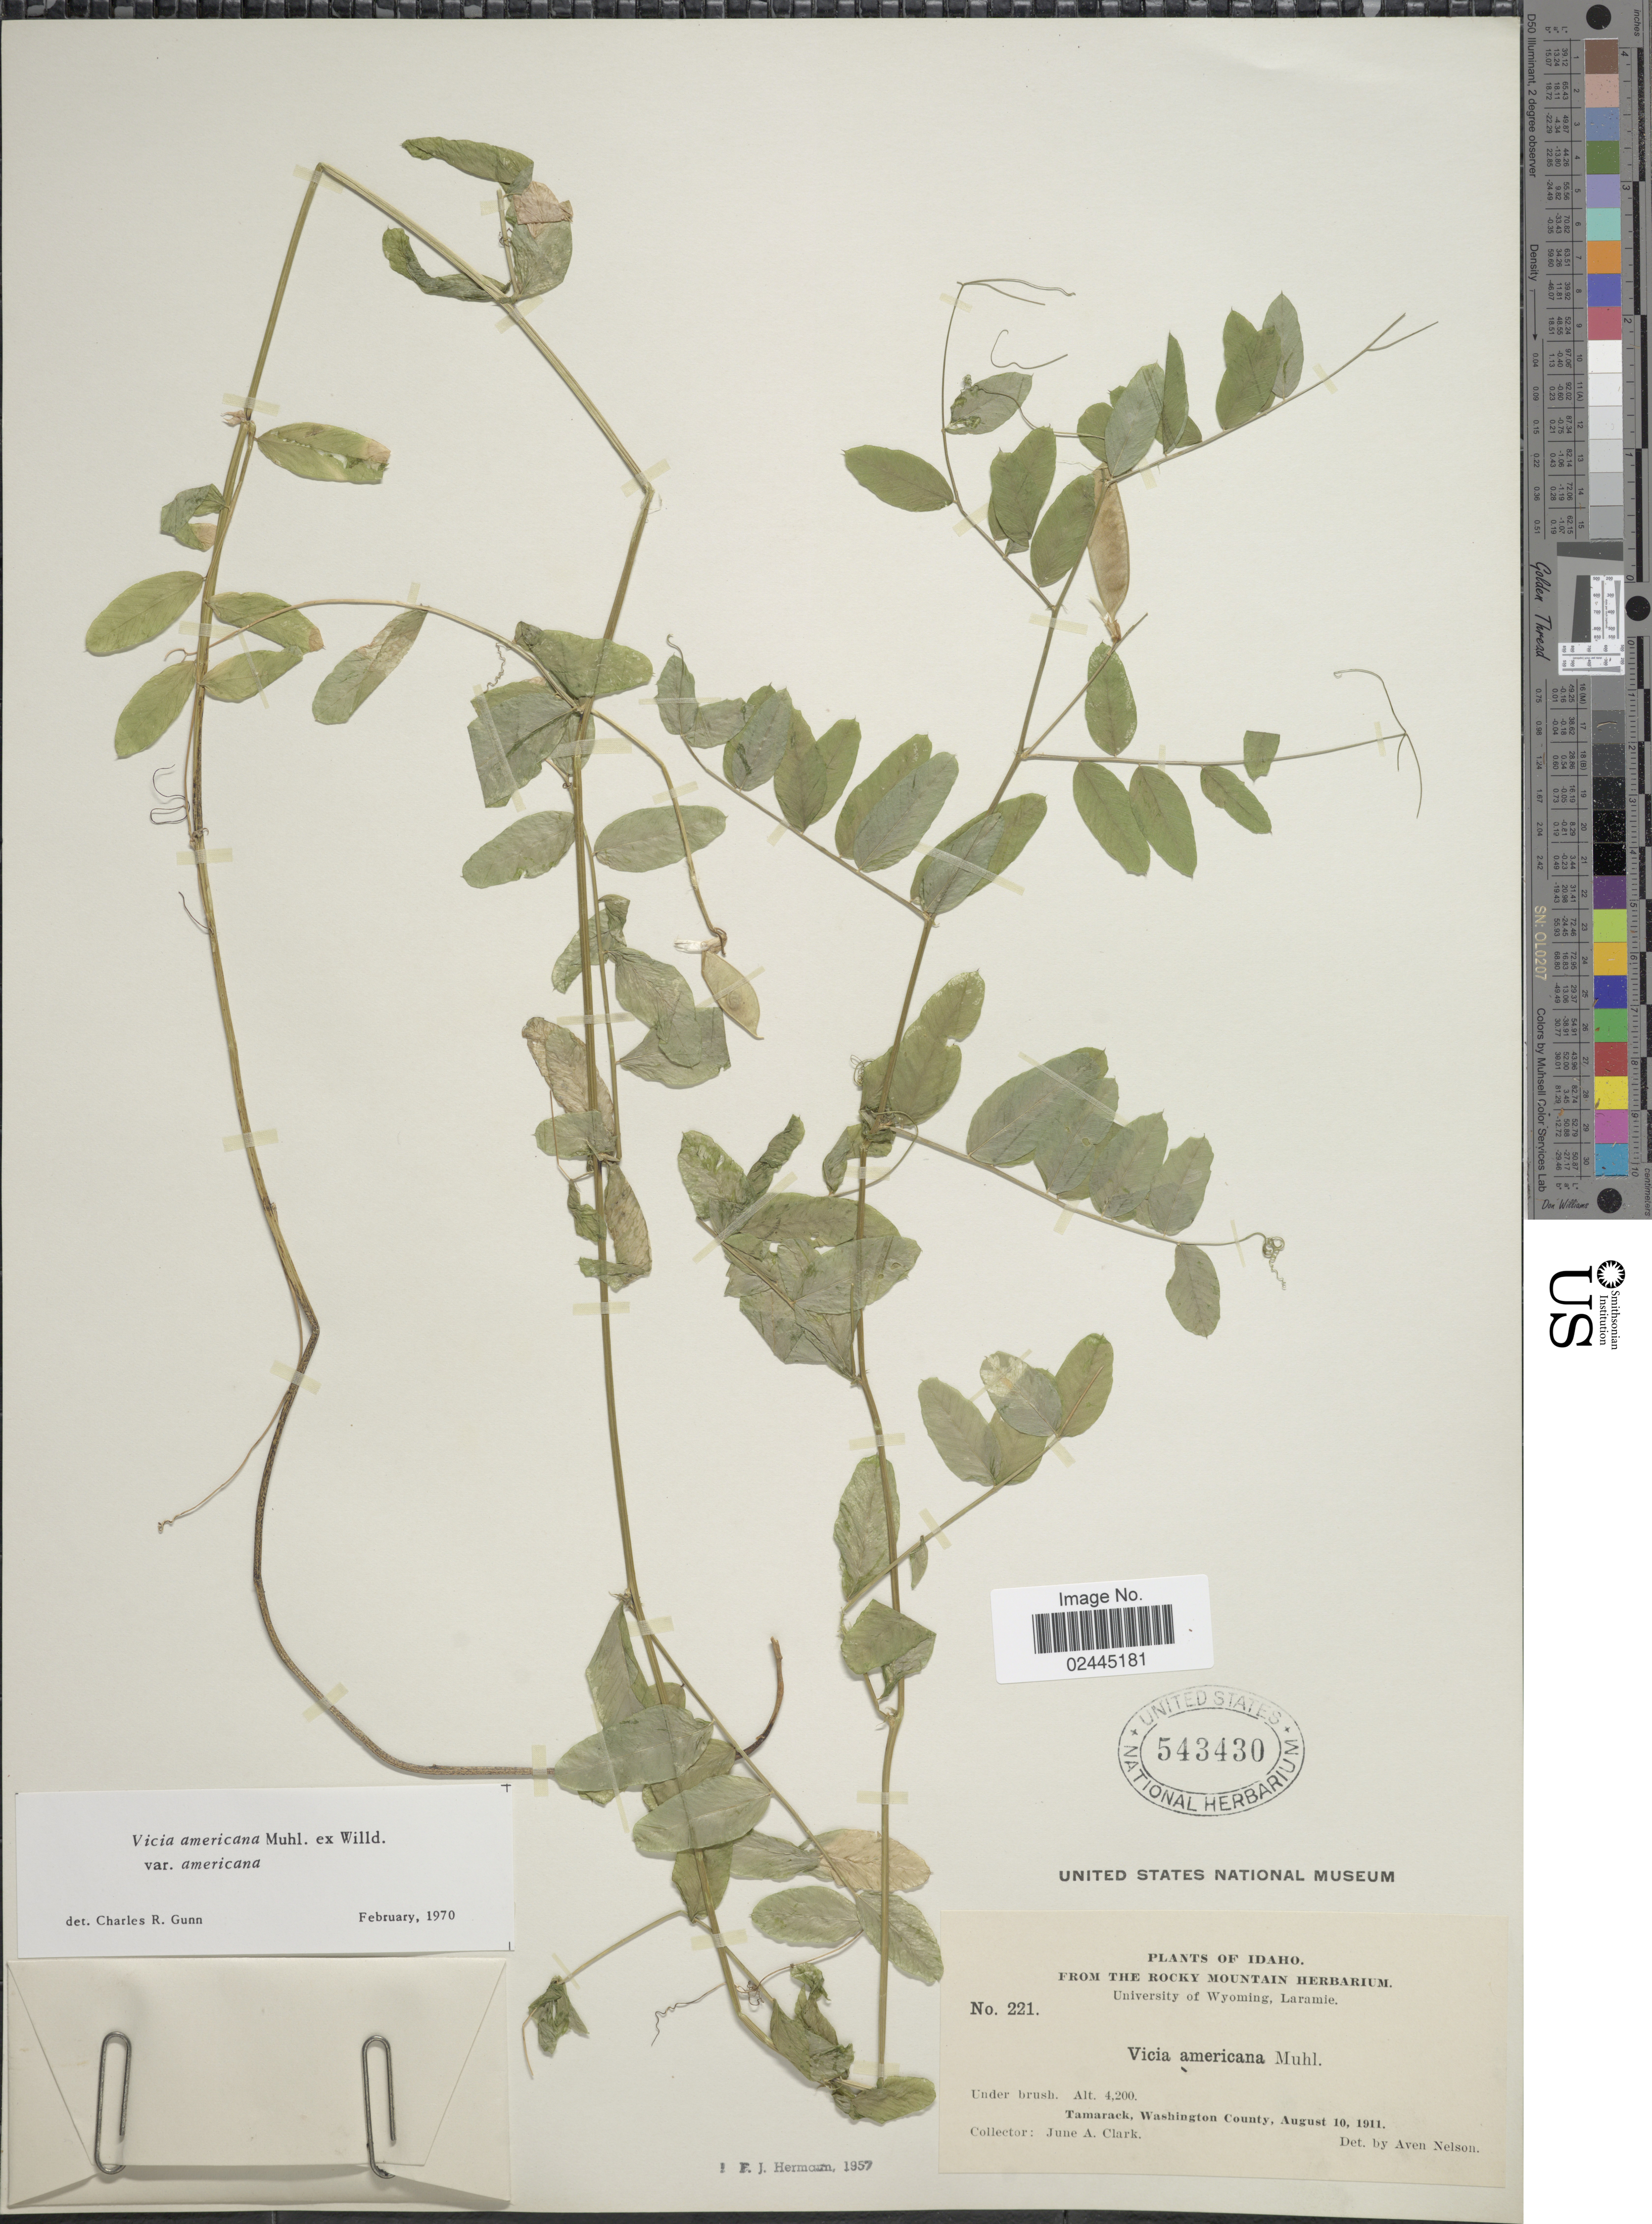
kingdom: Plantae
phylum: Tracheophyta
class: Magnoliopsida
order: Fabales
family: Fabaceae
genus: Vicia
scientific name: Vicia americana var. americana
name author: Muhl. ex Willd.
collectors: J. A. Clark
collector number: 221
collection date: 1911-08-10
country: United States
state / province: Idaho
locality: Tamarack, Washington County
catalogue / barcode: US 543430